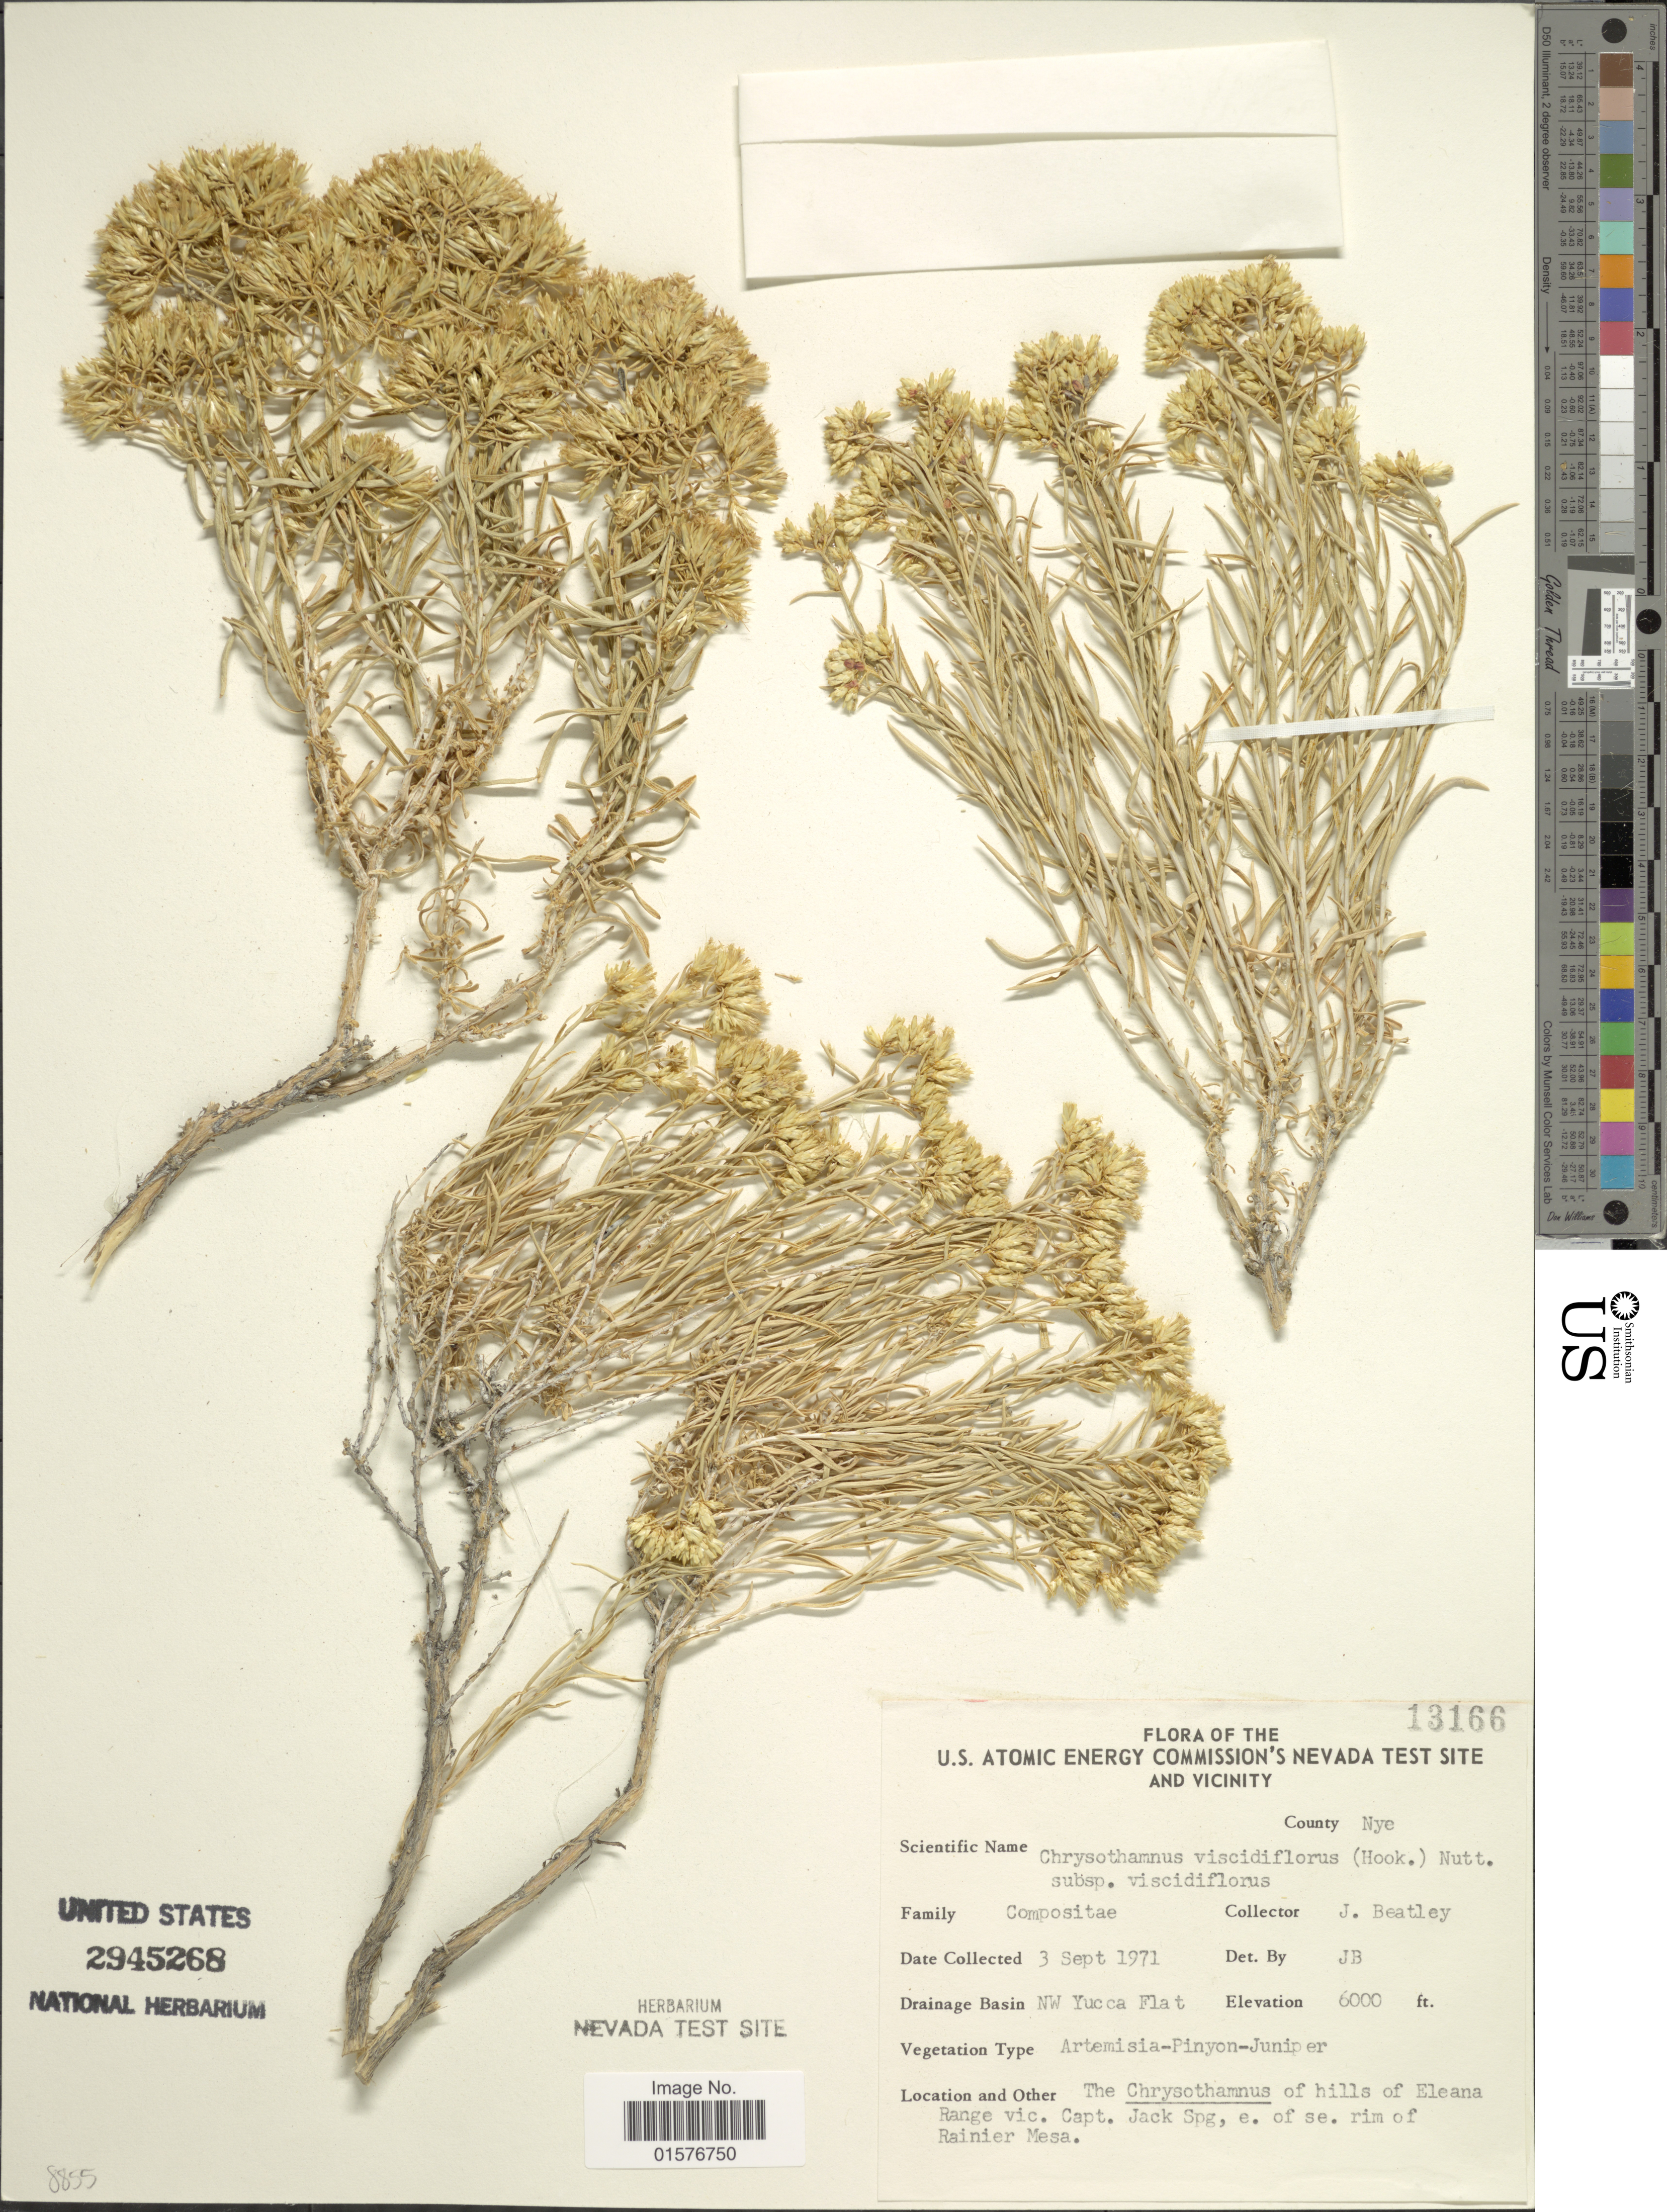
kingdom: Plantae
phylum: Tracheophyta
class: Magnoliopsida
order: Asterales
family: Asteraceae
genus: Chrysothamnus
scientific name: Chrysothamnus viscidiflorus subsp. viscidiflorus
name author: (Hook.) Nutt.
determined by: Urbatsch, Lowell E., Curator (LSU), Louisiana State University (UNITED STATES)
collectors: J. C. Beatley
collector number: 1316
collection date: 1971-09-03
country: United States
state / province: Nevada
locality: U.S. Atomic Energy Commission's Nevada Test Site And Vicinity, County Nye, The Chrysothamnus of hills of Eleana Range vic. Capt. Jack Spg, e. of se. rim of Rainier Mesa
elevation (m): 1829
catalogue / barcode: US 2945268